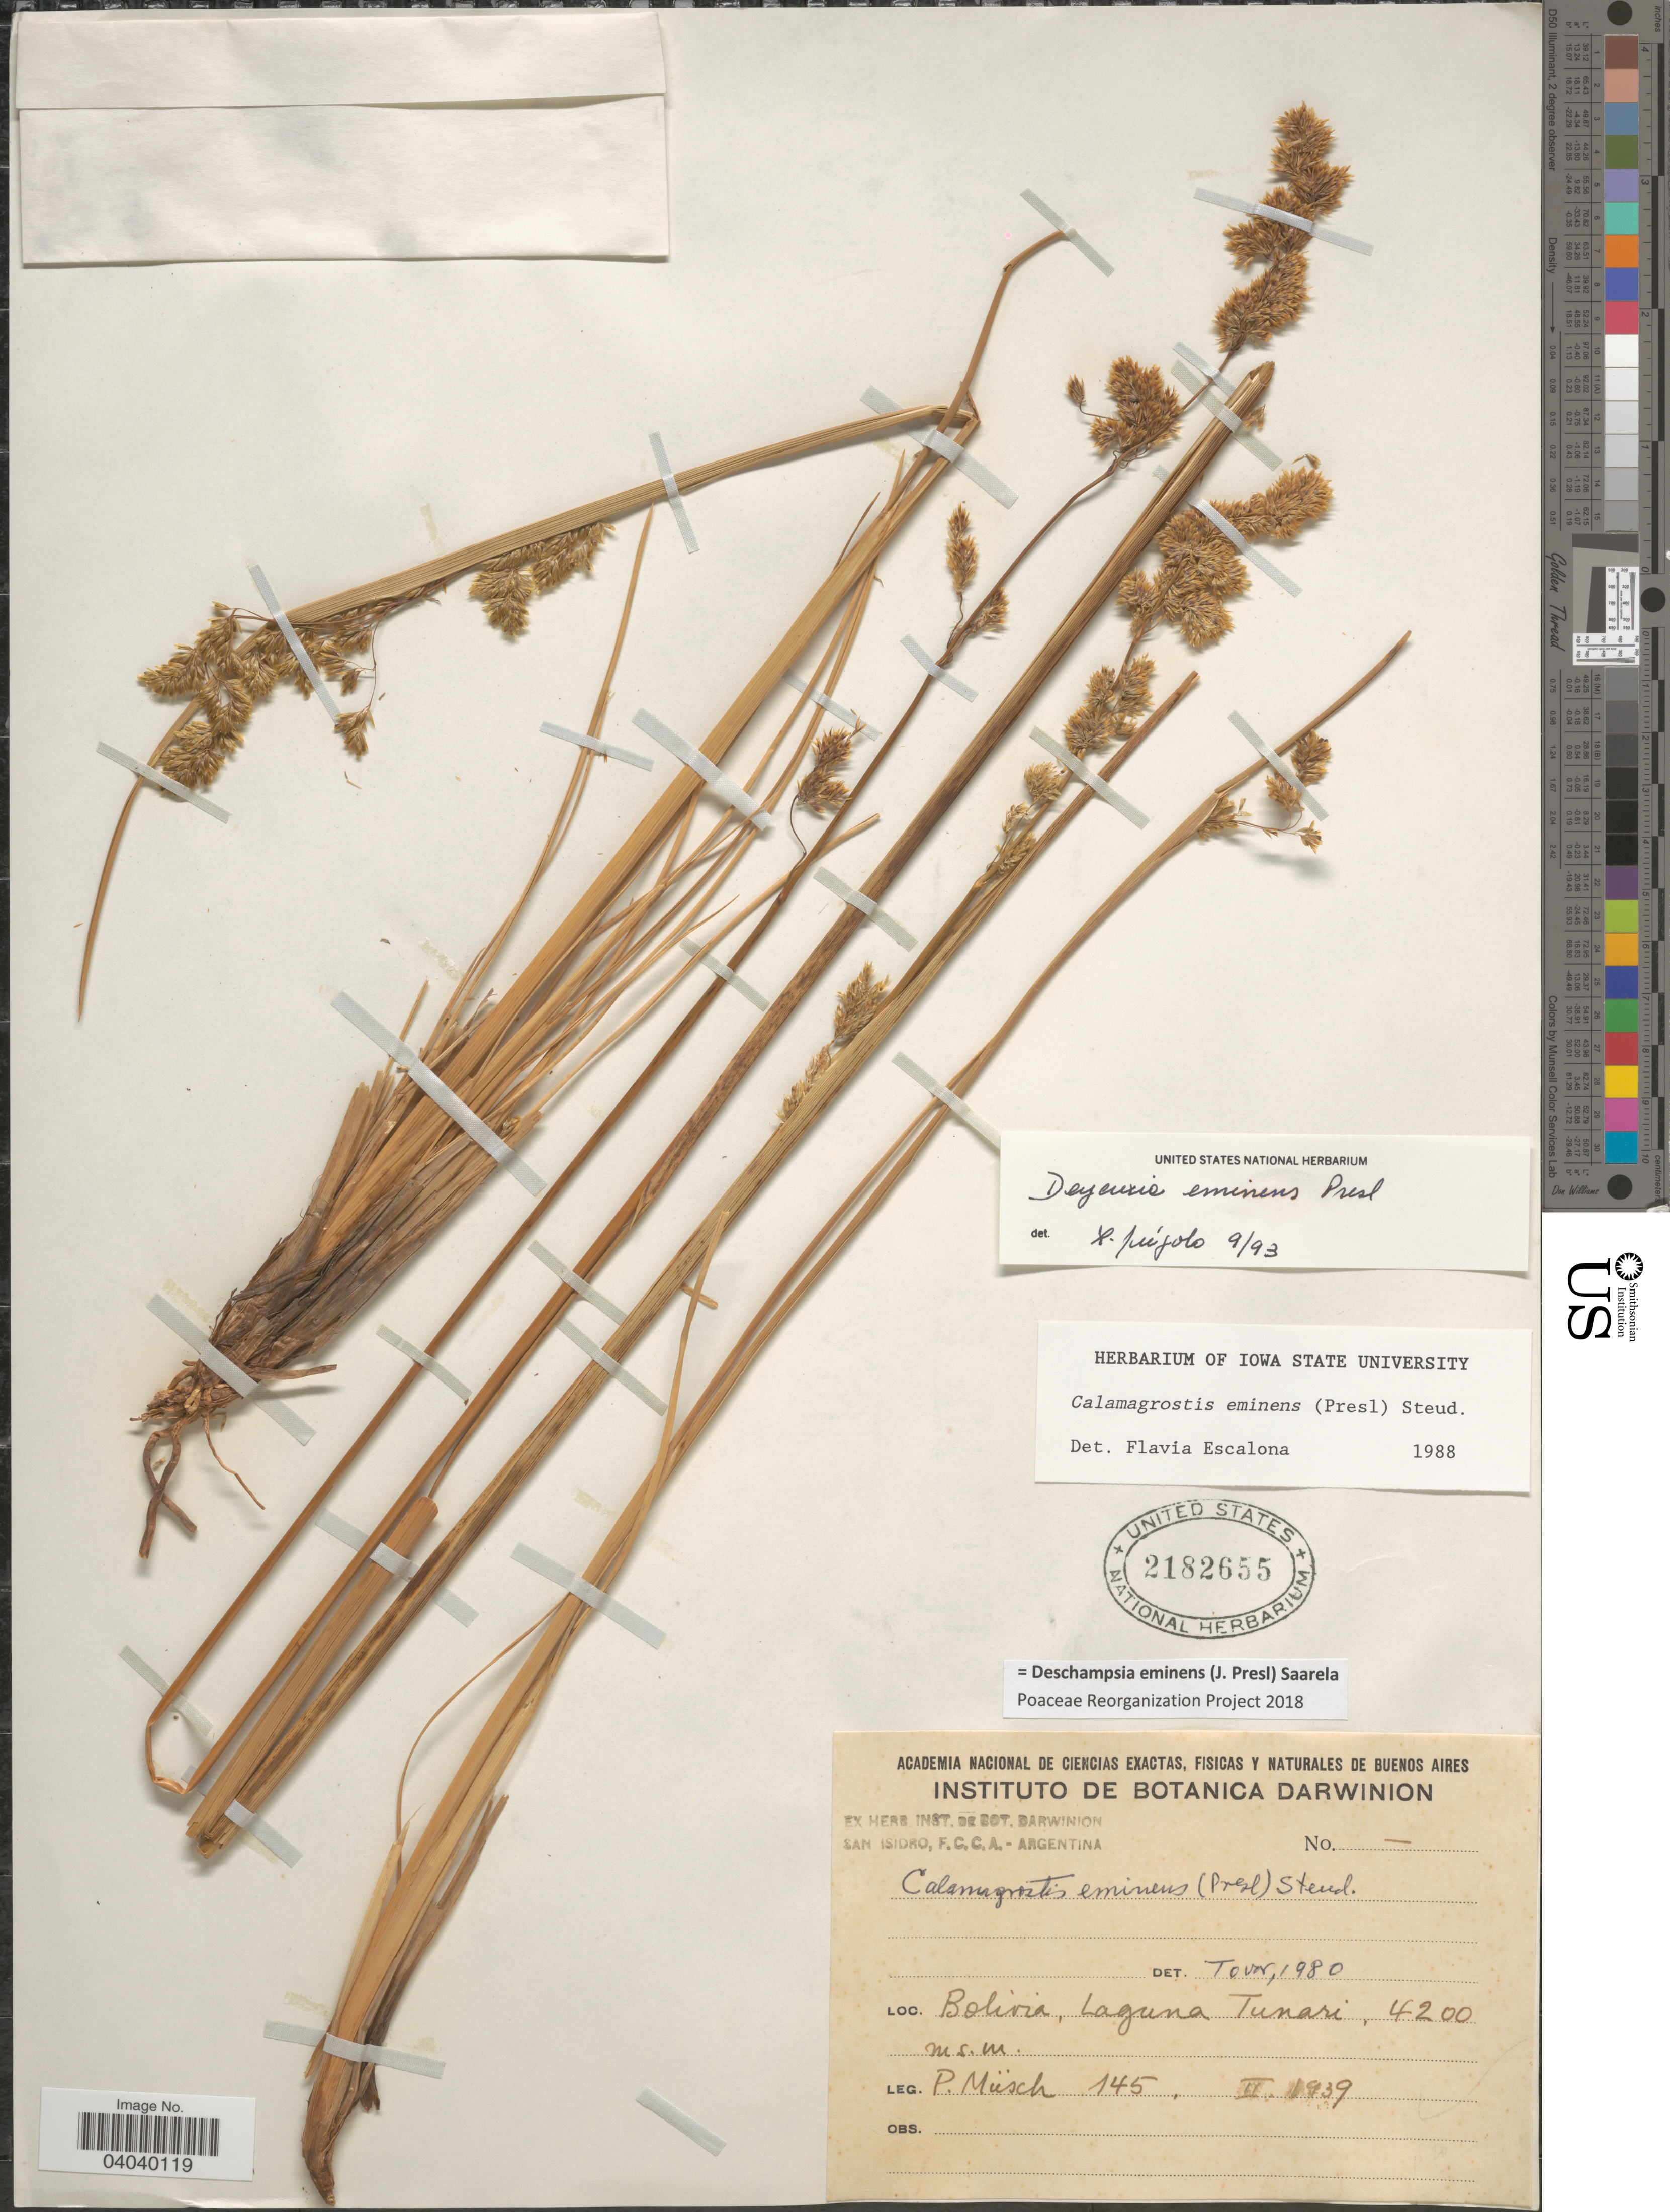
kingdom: Plantae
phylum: Tracheophyta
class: Liliopsida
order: Poales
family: Poaceae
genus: Deschampsia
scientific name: Deschampsia eminens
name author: (J. Presl) Saarela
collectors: P. Müsch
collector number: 145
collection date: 1939-02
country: Bolivia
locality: Laguna Tunari.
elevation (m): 4200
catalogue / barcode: US 2182655